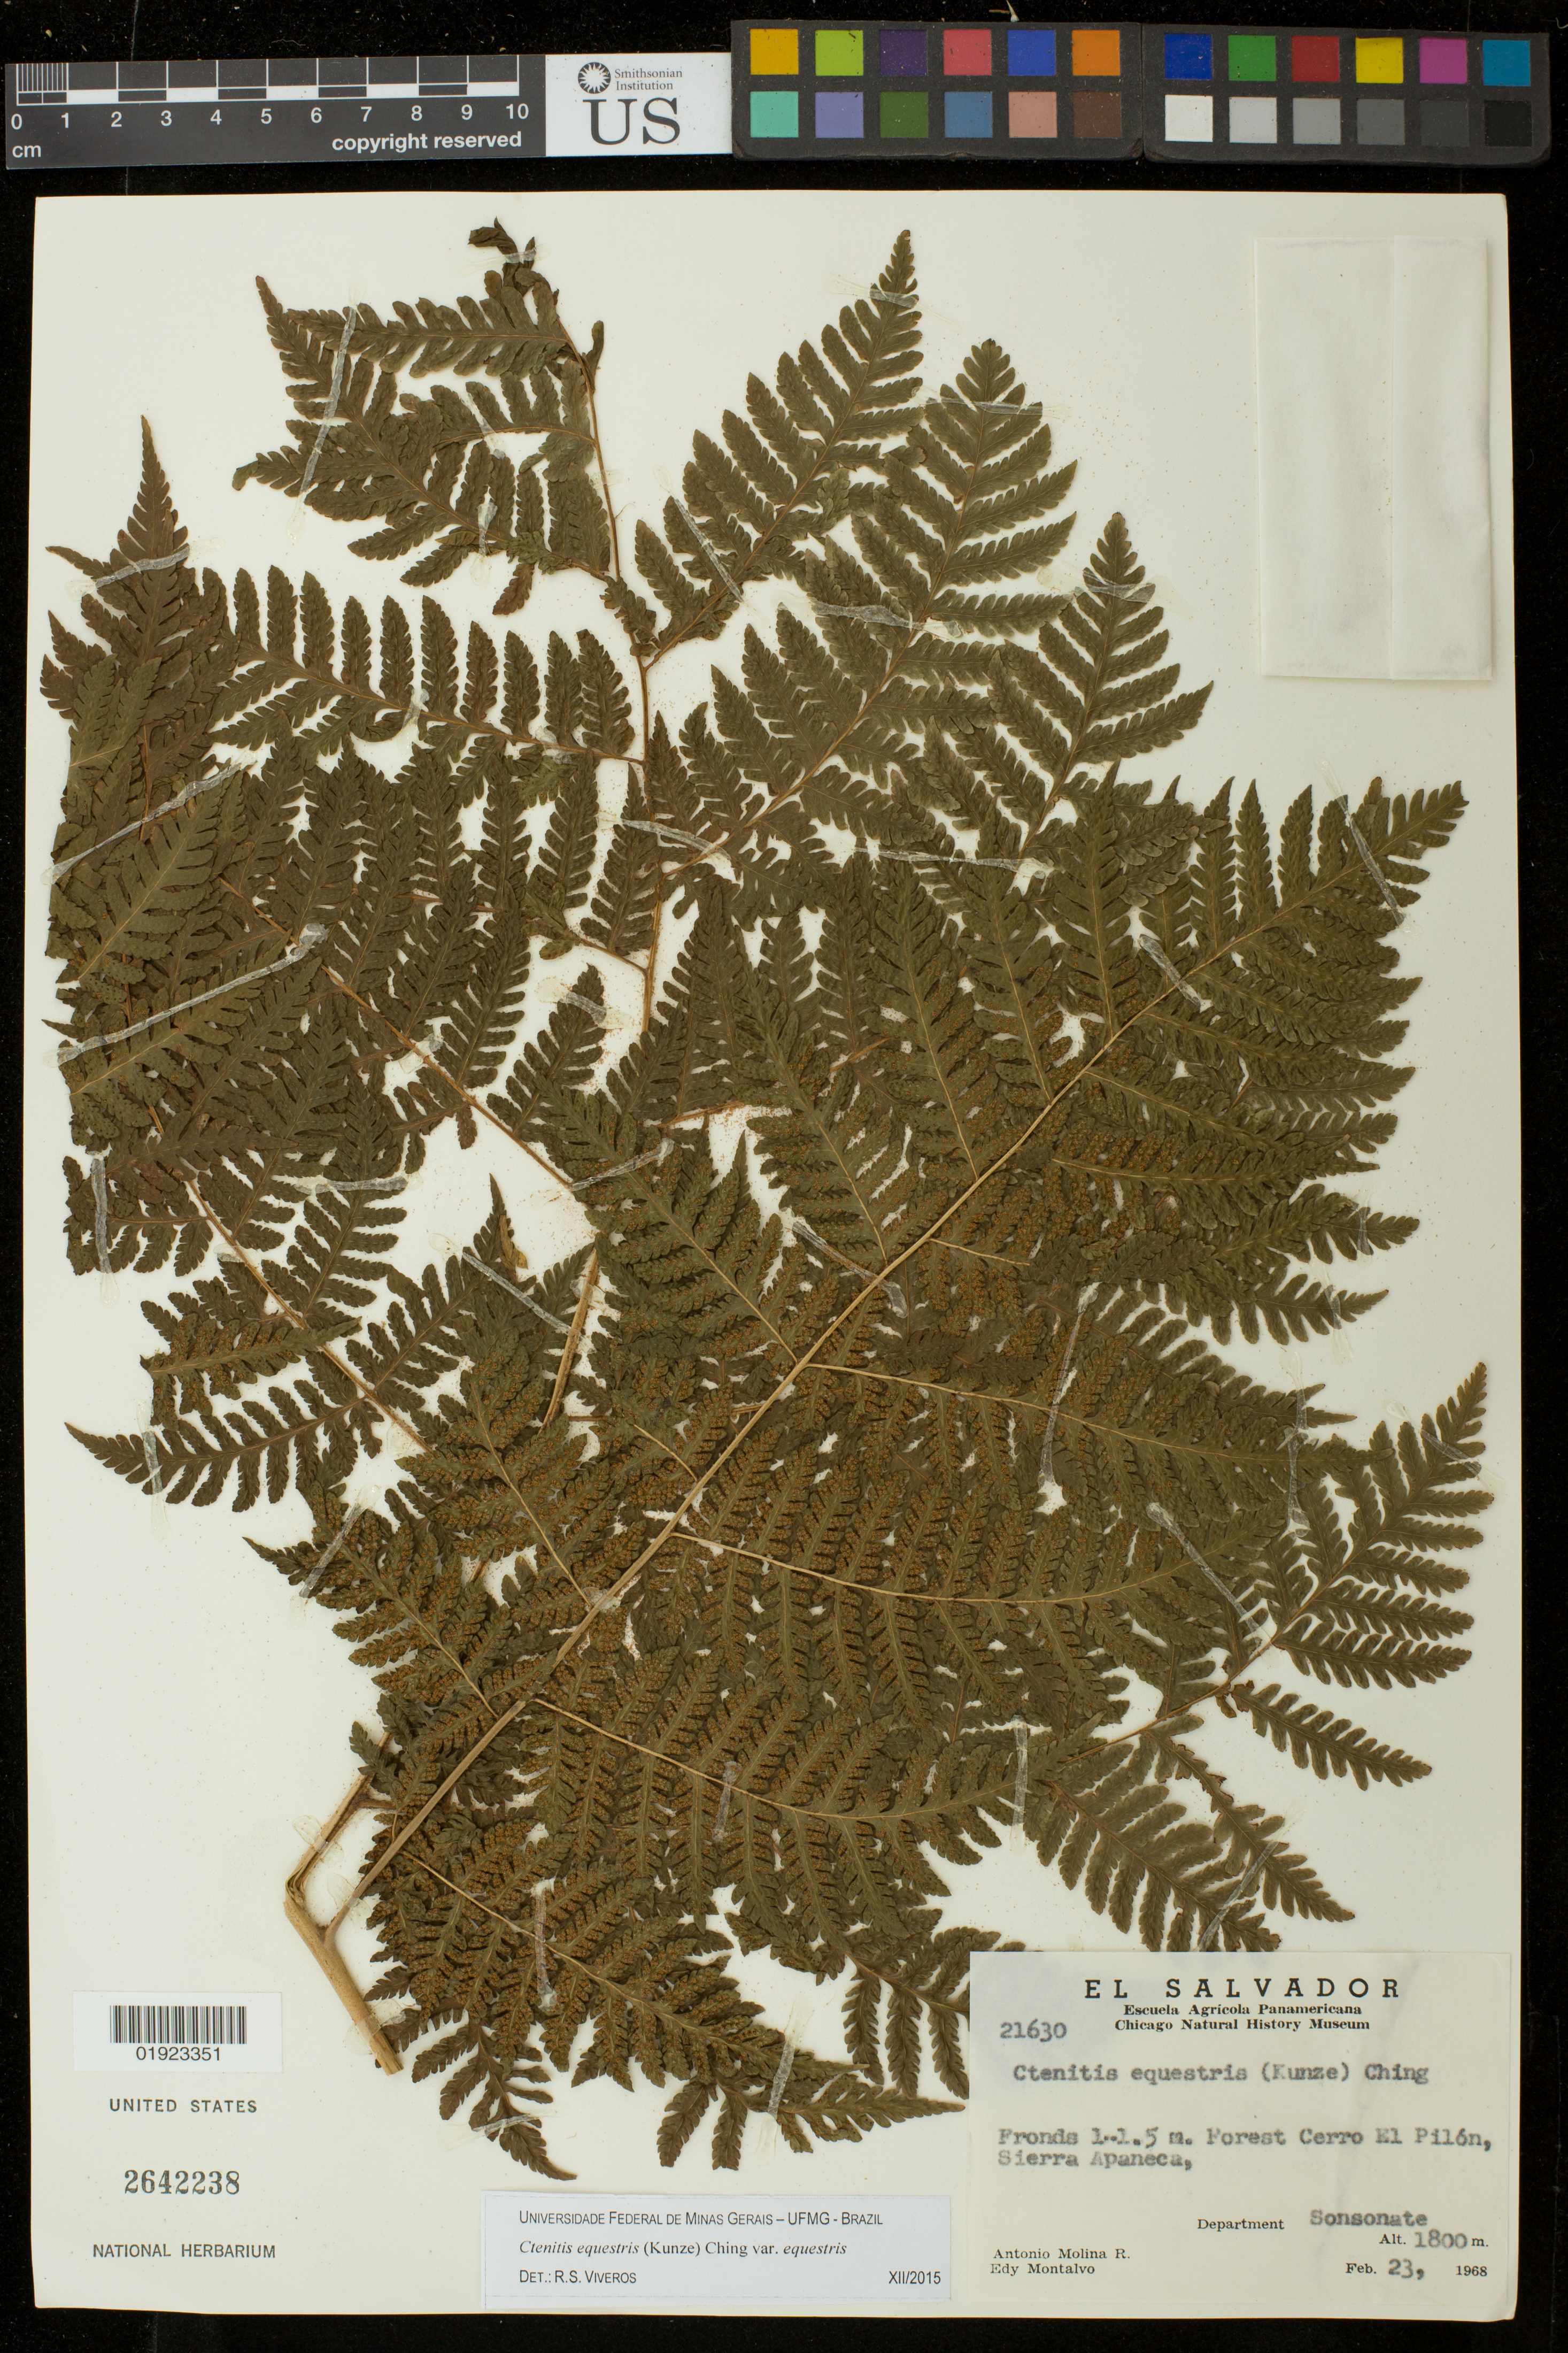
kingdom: Plantae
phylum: Tracheophyta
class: Polypodiopsida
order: Polypodiales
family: Dryopteridaceae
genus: Ctenitis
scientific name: Ctenitis equestris var. equestris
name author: (Kunze) Ching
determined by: Viveros, R. S.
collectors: A. Molina R. & E. A. Montalvo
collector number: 21630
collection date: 1968-02-23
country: El Salvador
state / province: Sonsonate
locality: Forest Cerro El Pillon, Sierra Apaneca.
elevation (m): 1800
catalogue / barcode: US 2642238